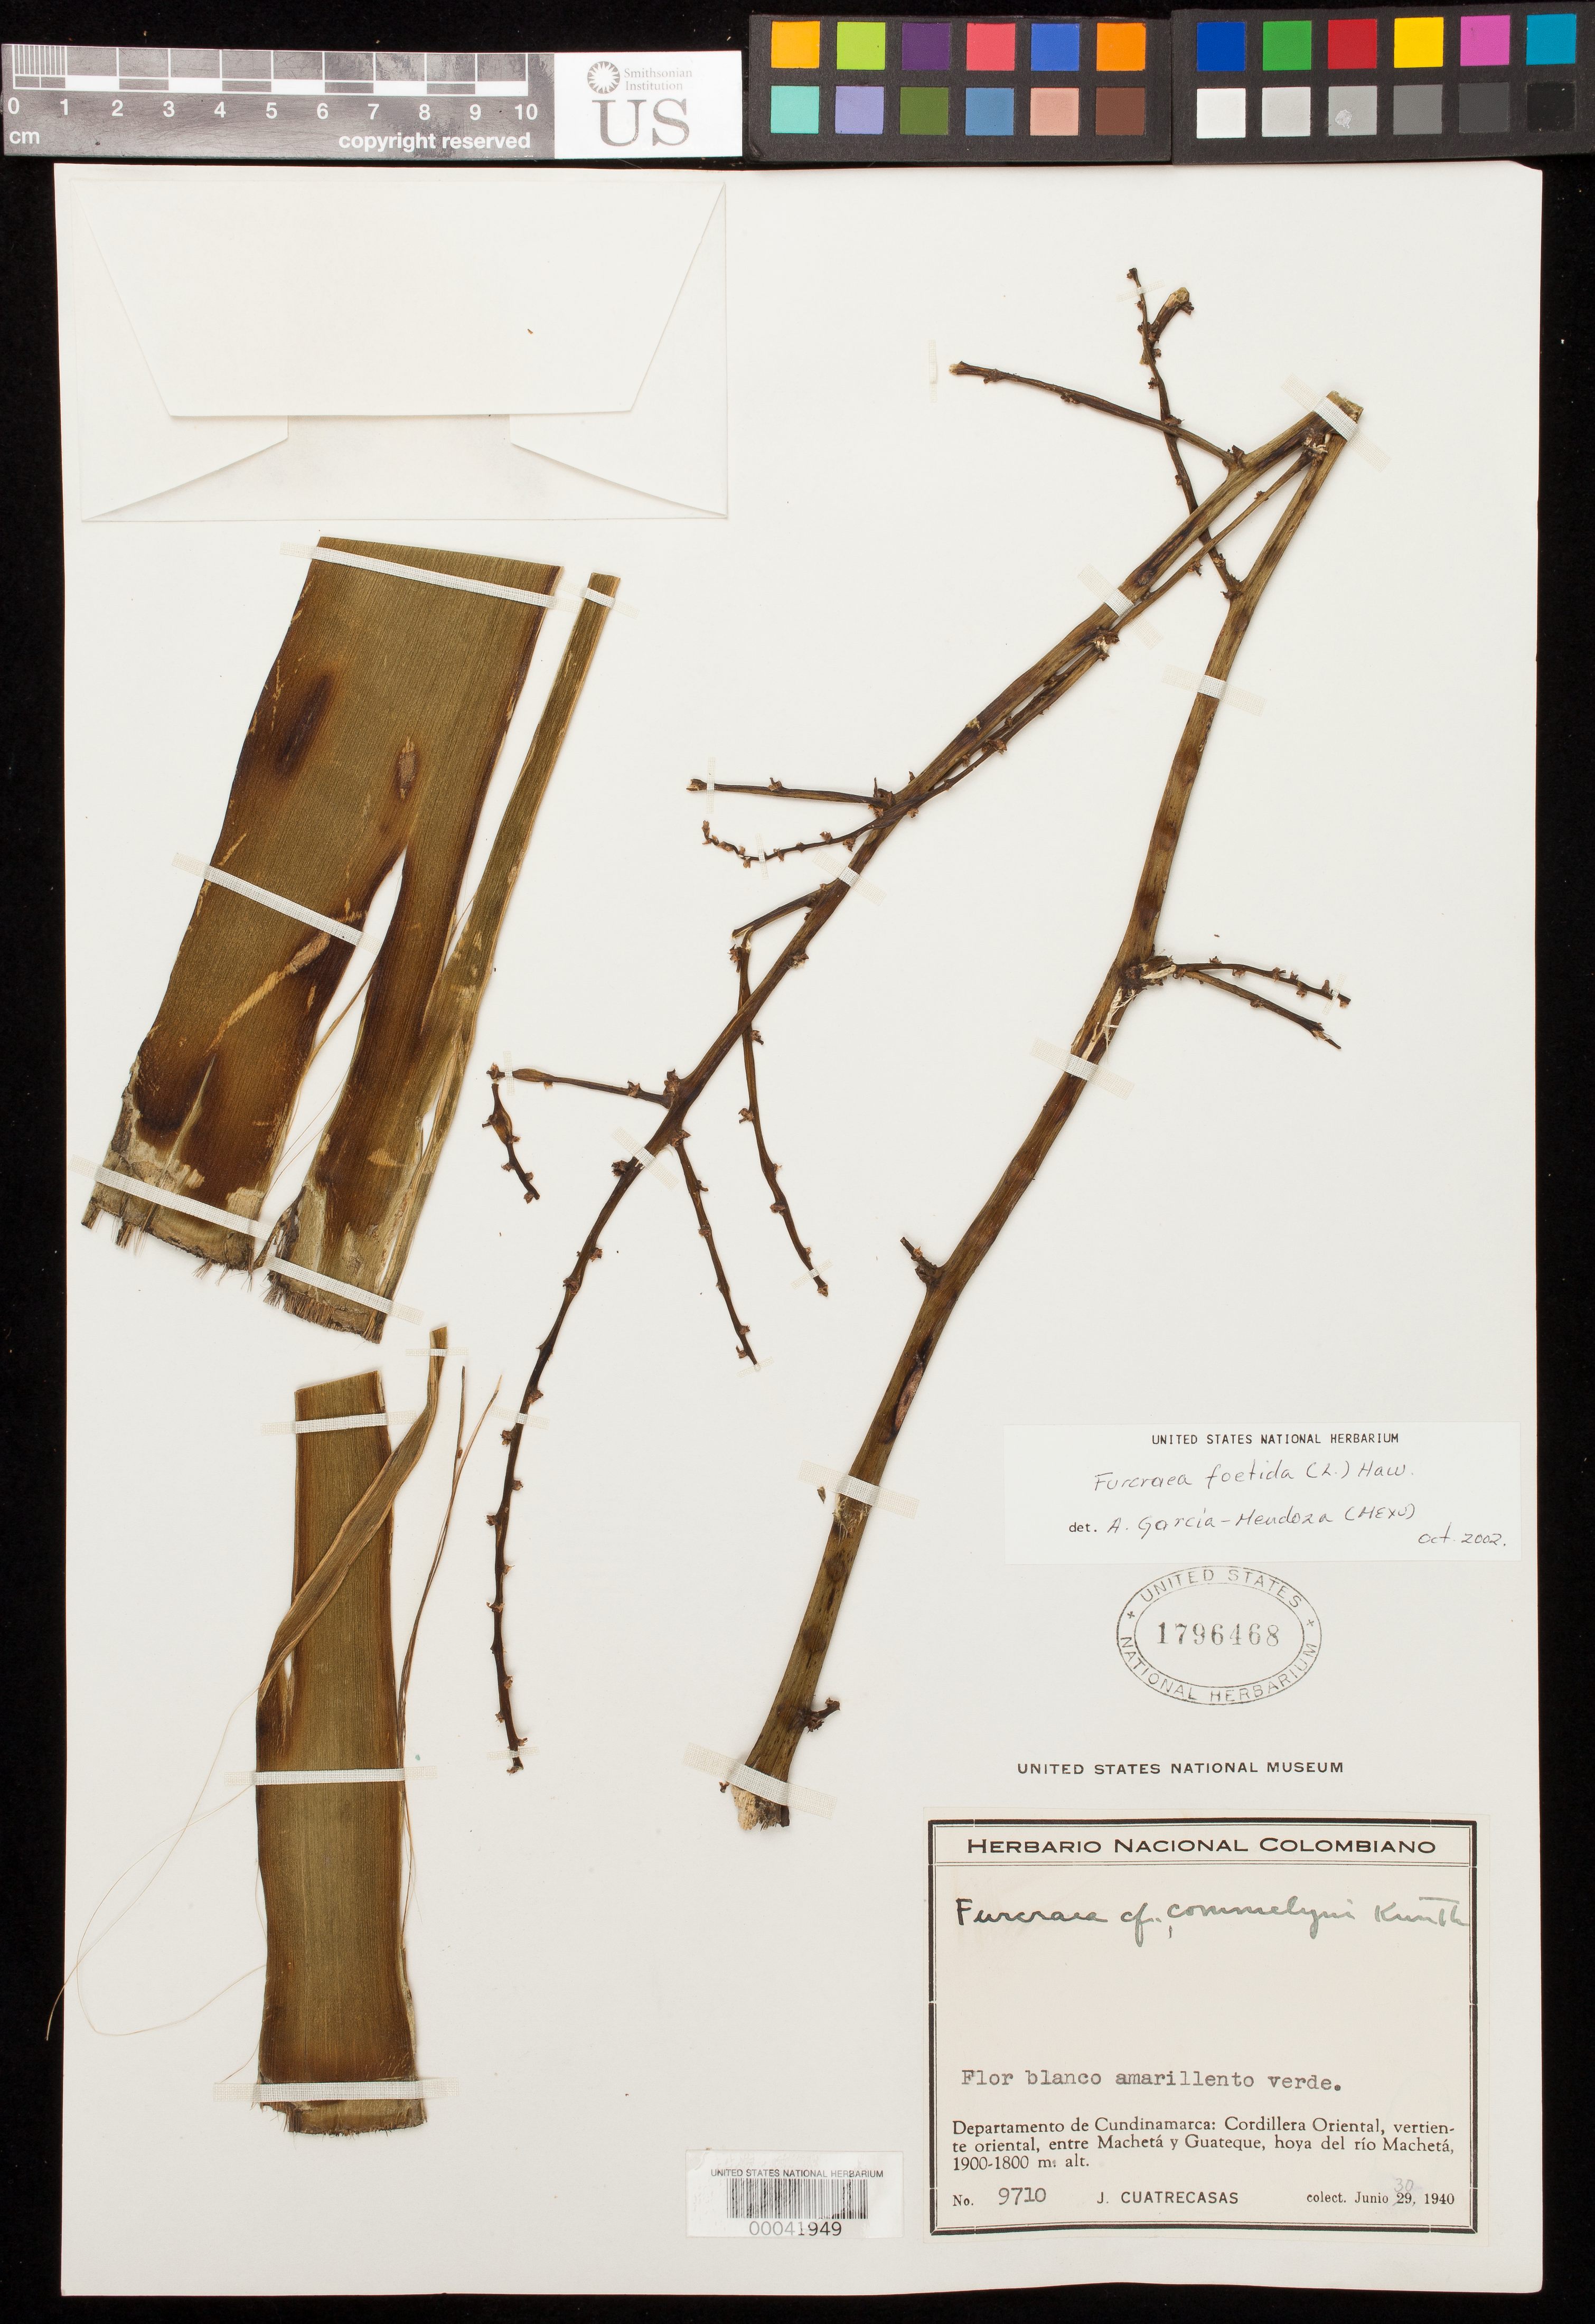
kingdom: Plantae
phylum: Tracheophyta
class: Liliopsida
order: Asparagales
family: Asparagaceae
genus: Furcraea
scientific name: Furcraea foetida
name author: (L.) Haw.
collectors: J. Cuatrecasas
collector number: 9710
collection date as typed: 30 Jun 1940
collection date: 1940-06-30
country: Colombia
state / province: Cundinamarca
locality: Cordillera Oriental, e slopes, between Macheta and Guateque, Valley of Rio Macheta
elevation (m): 1800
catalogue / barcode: US 1796468